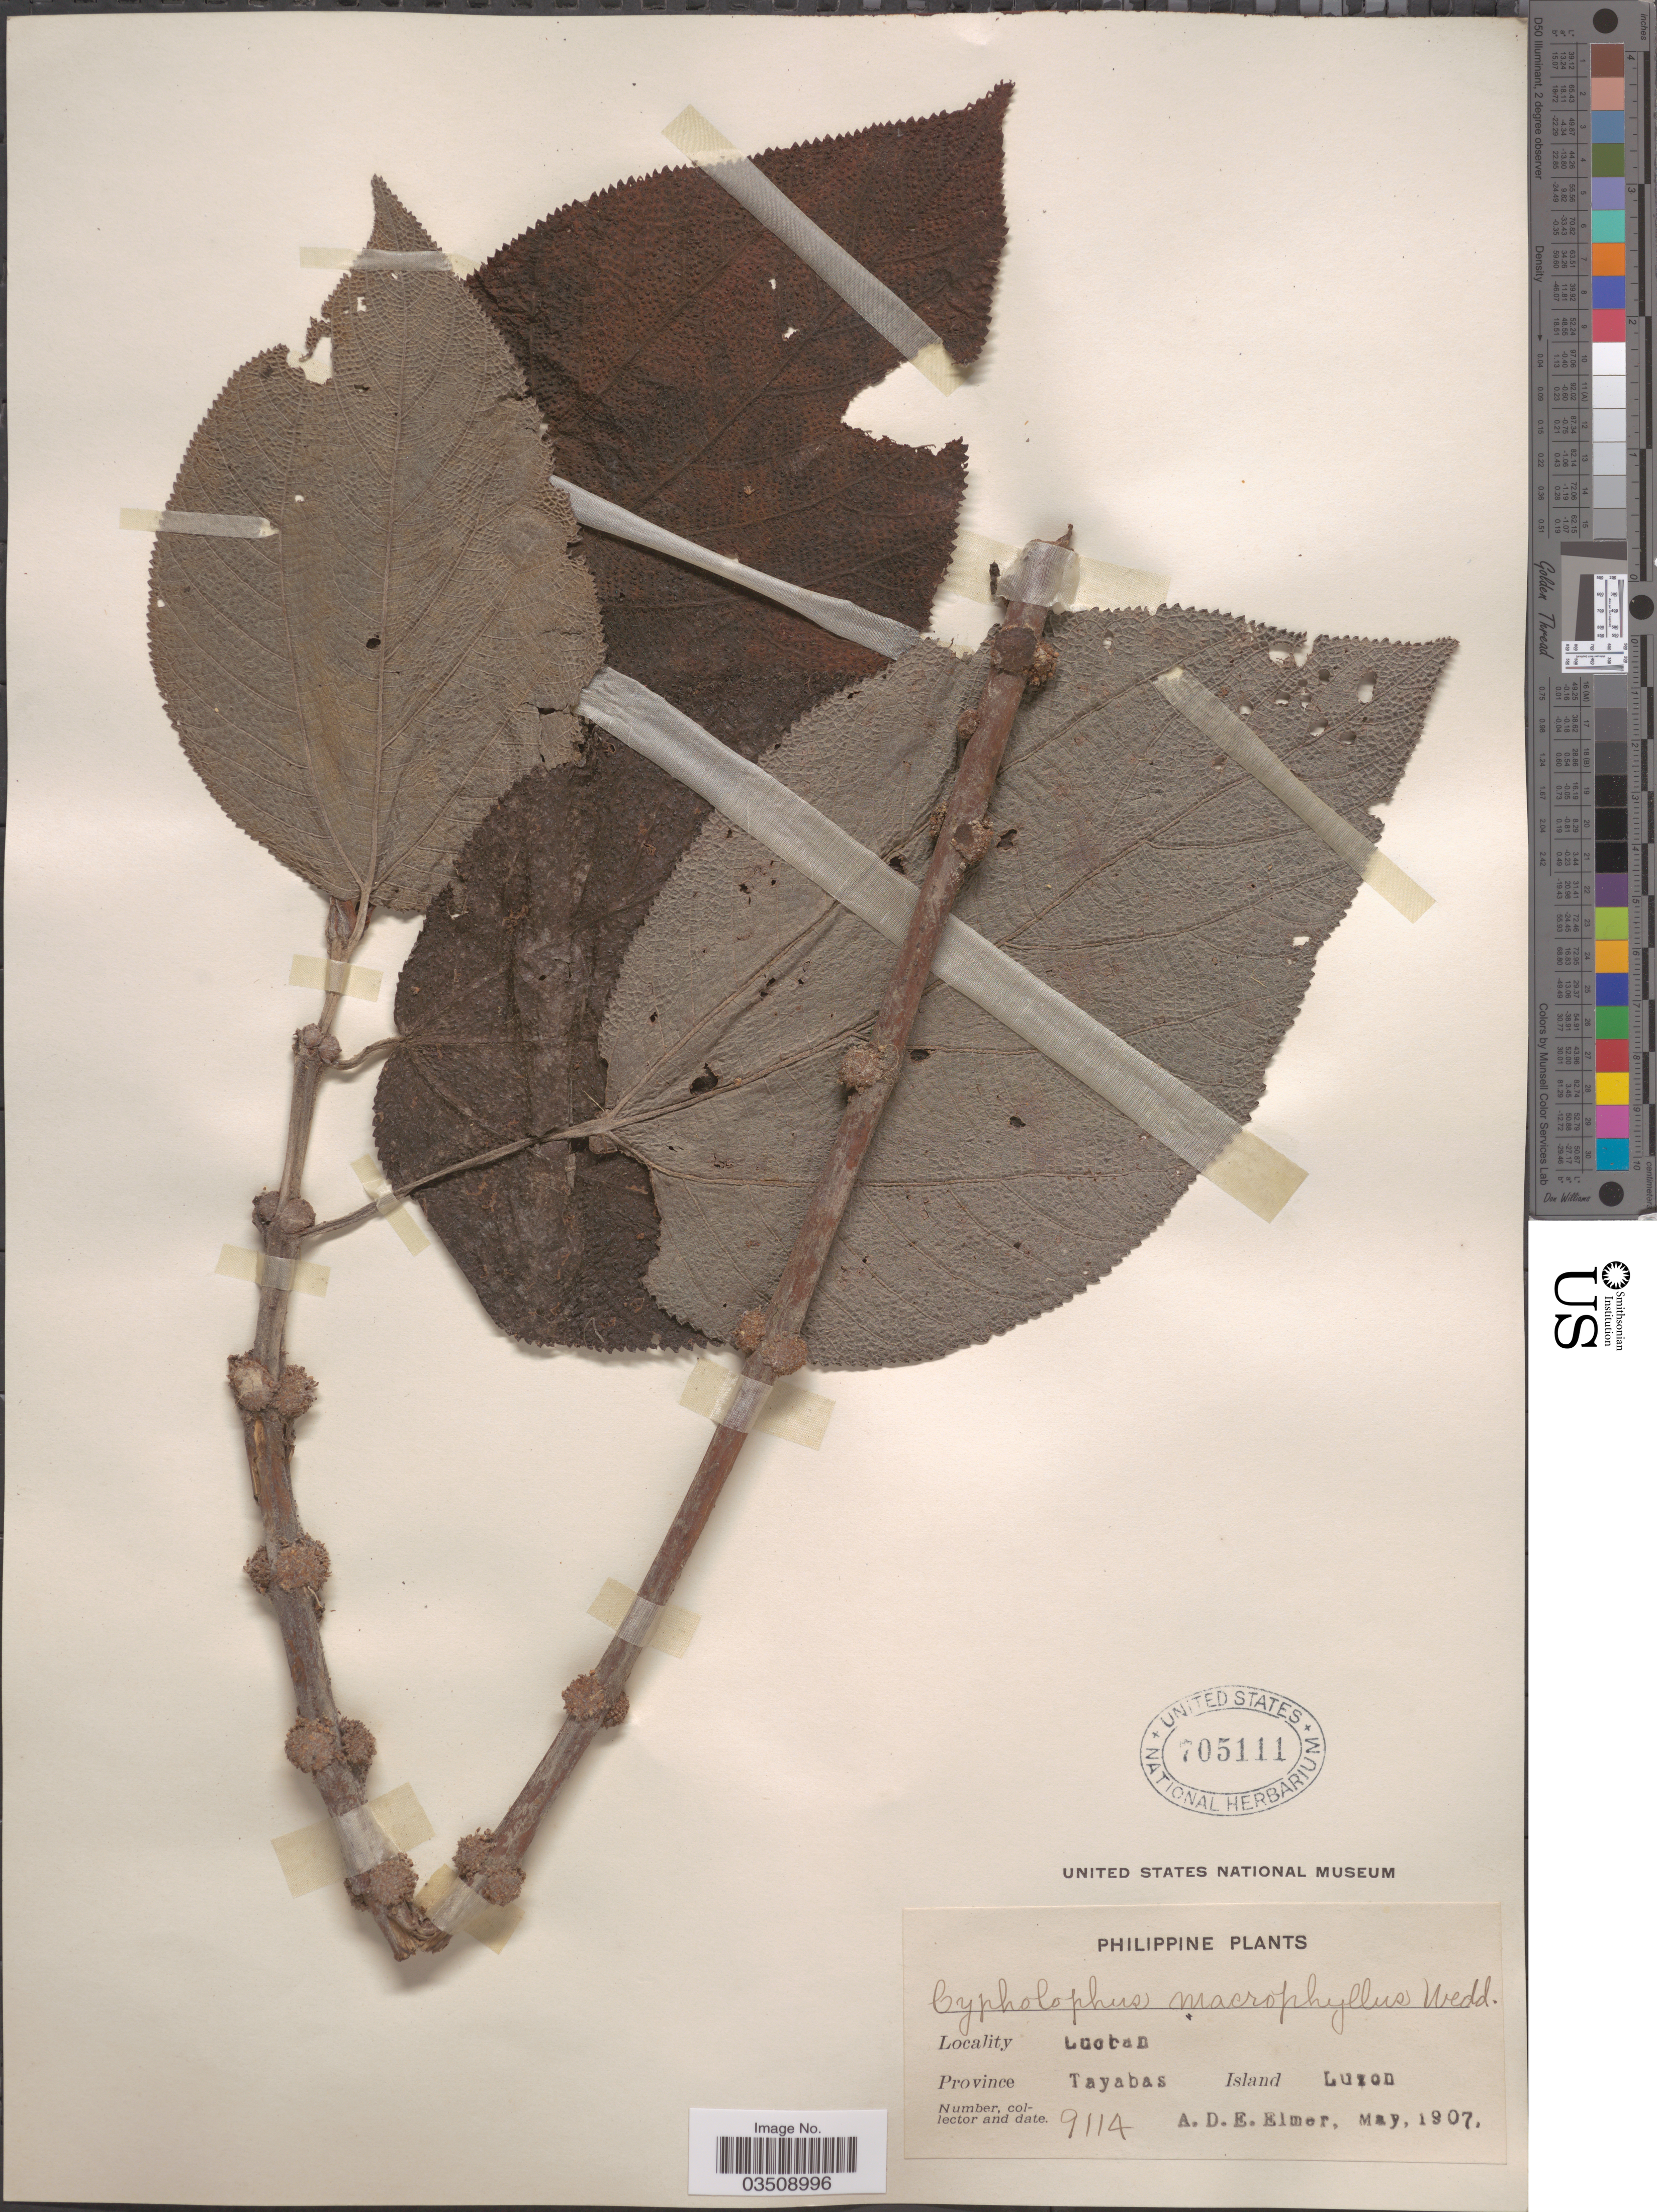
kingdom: Plantae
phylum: Tracheophyta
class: Magnoliopsida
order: Rosales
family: Urticaceae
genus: Cypholophus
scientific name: Cypholophus moluccanus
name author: (Blume) Miq.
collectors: A. D. E. Elmer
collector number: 9114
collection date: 1907-05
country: Philippines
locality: Lucban. Province Tayabas. Island Luzon.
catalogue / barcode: US 705111